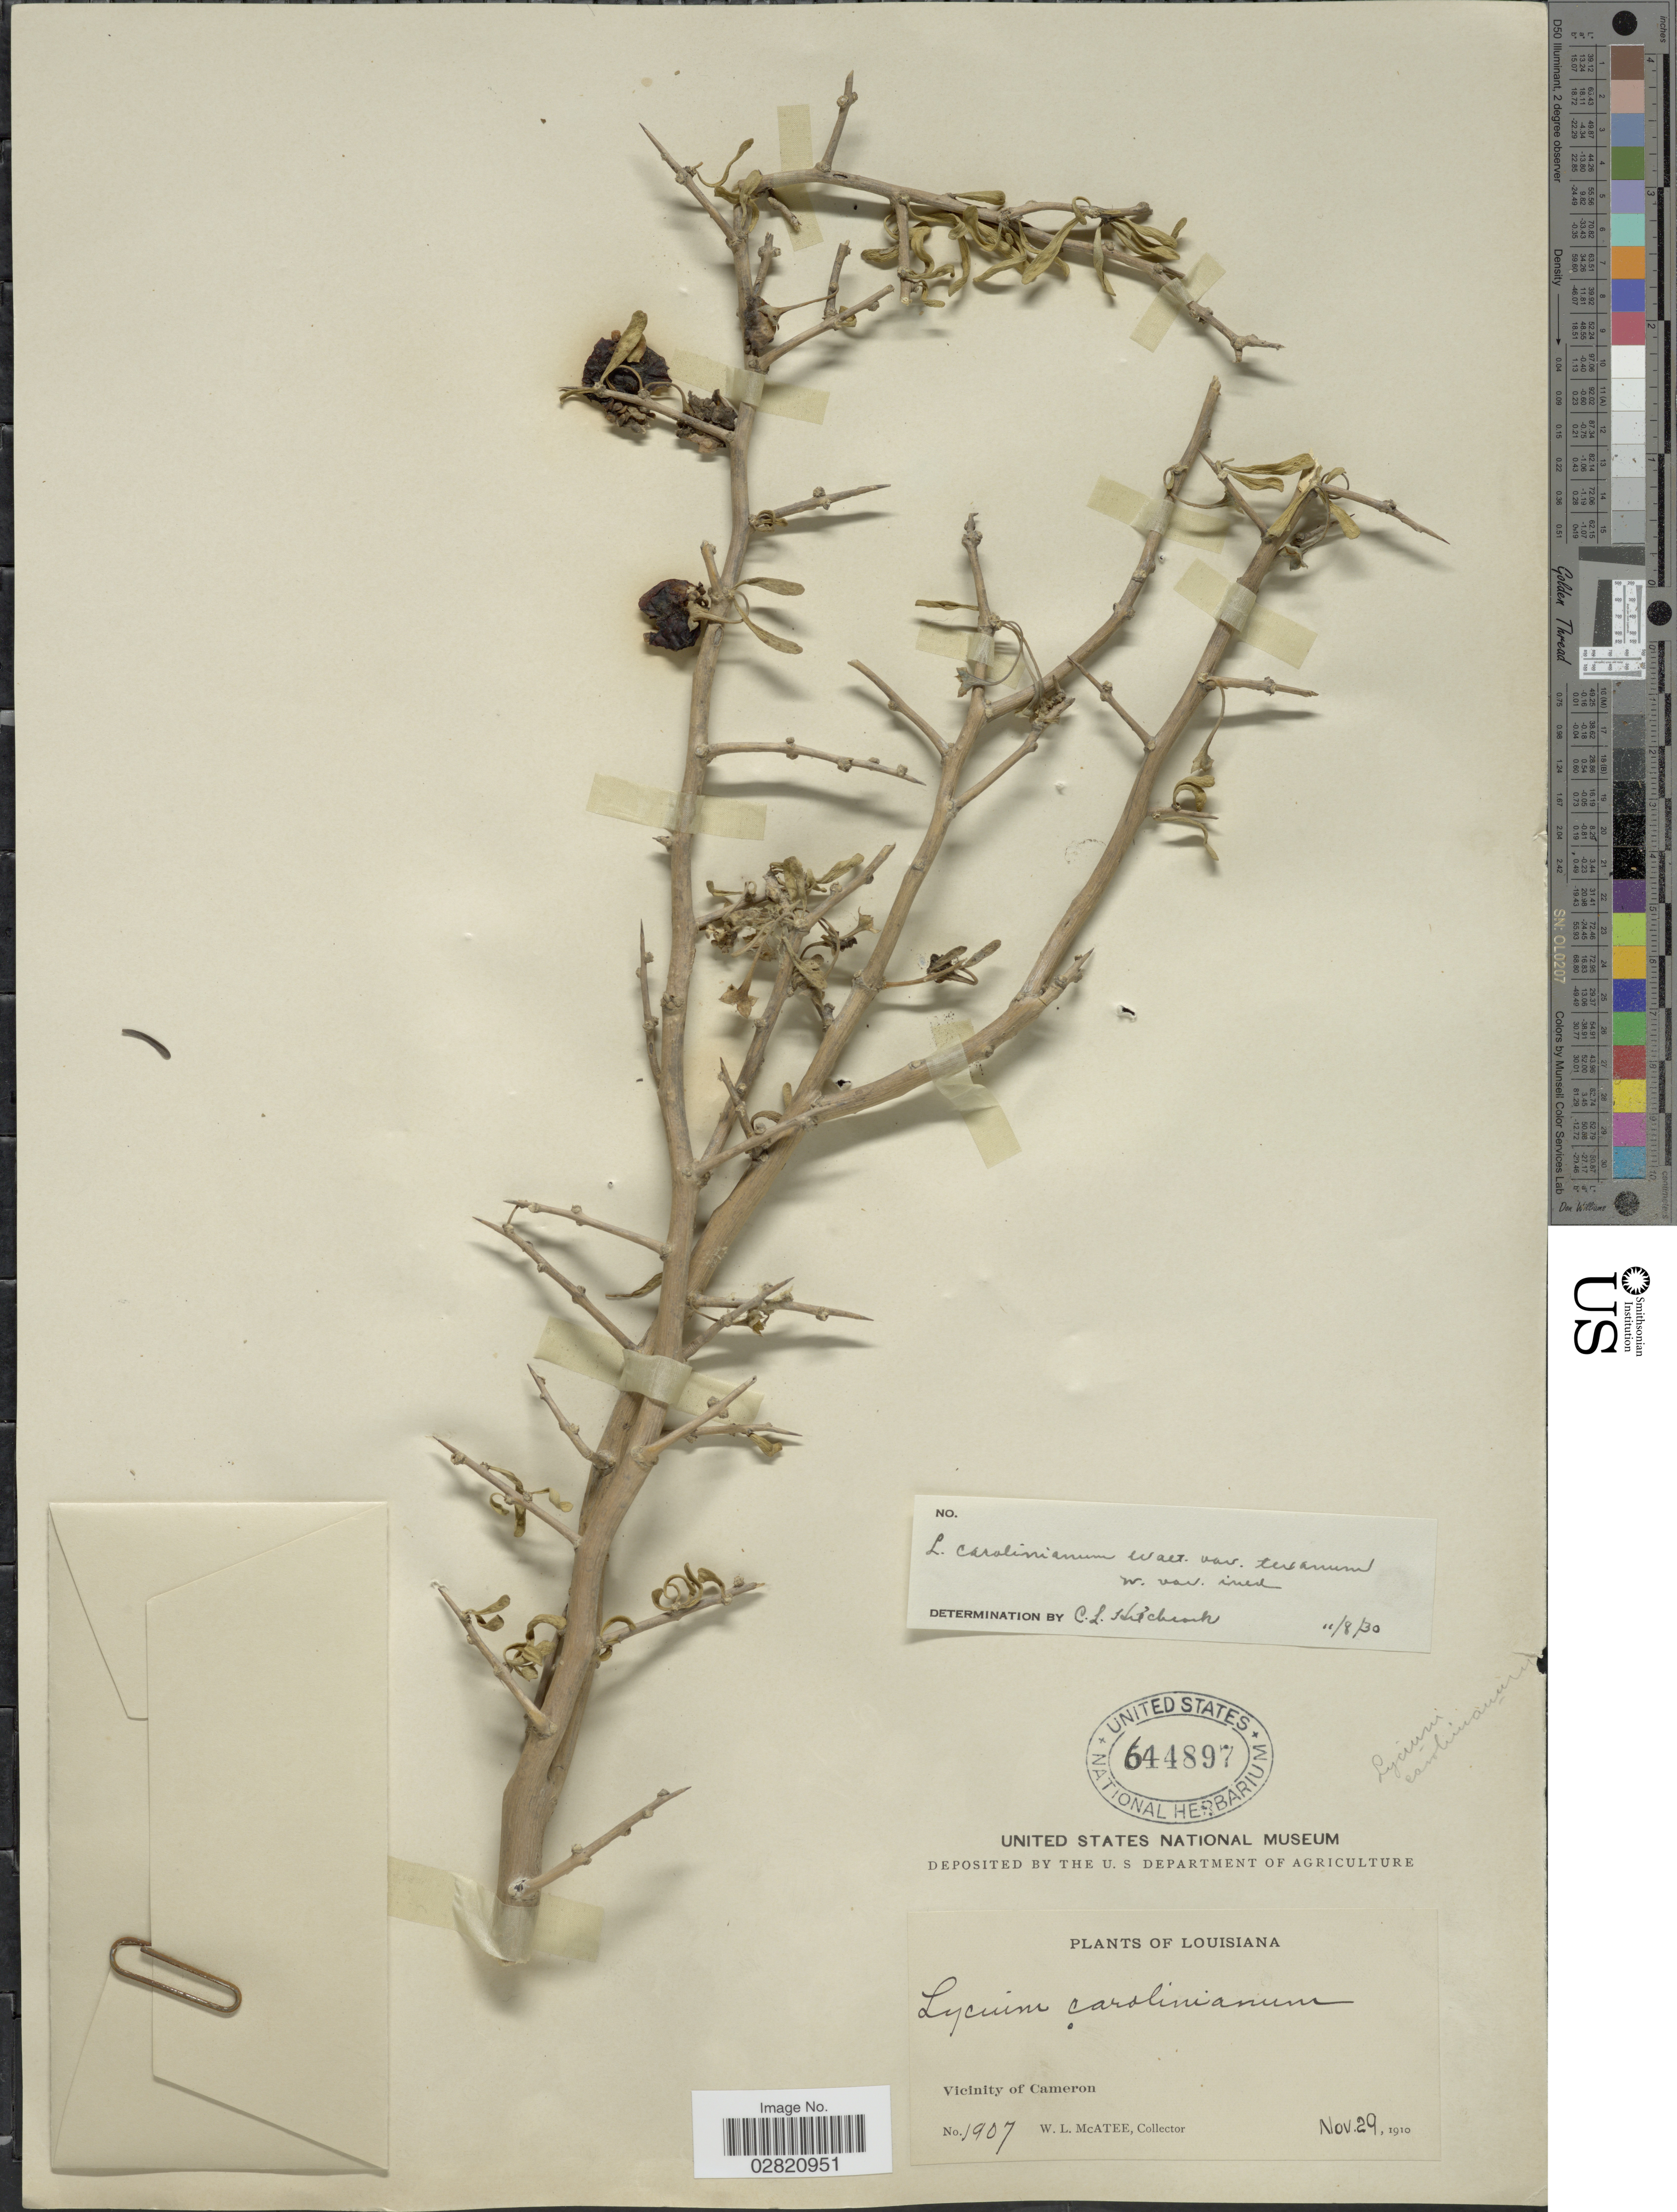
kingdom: Plantae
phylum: Tracheophyta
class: Magnoliopsida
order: Solanales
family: Solanaceae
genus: Lycium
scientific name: Lycium carolinianum var. quadrifidum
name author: Walter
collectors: W. McAtee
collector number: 1907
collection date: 1910-11-29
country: United States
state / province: Louisiana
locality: Vicinity of Cameron.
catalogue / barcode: US 644897